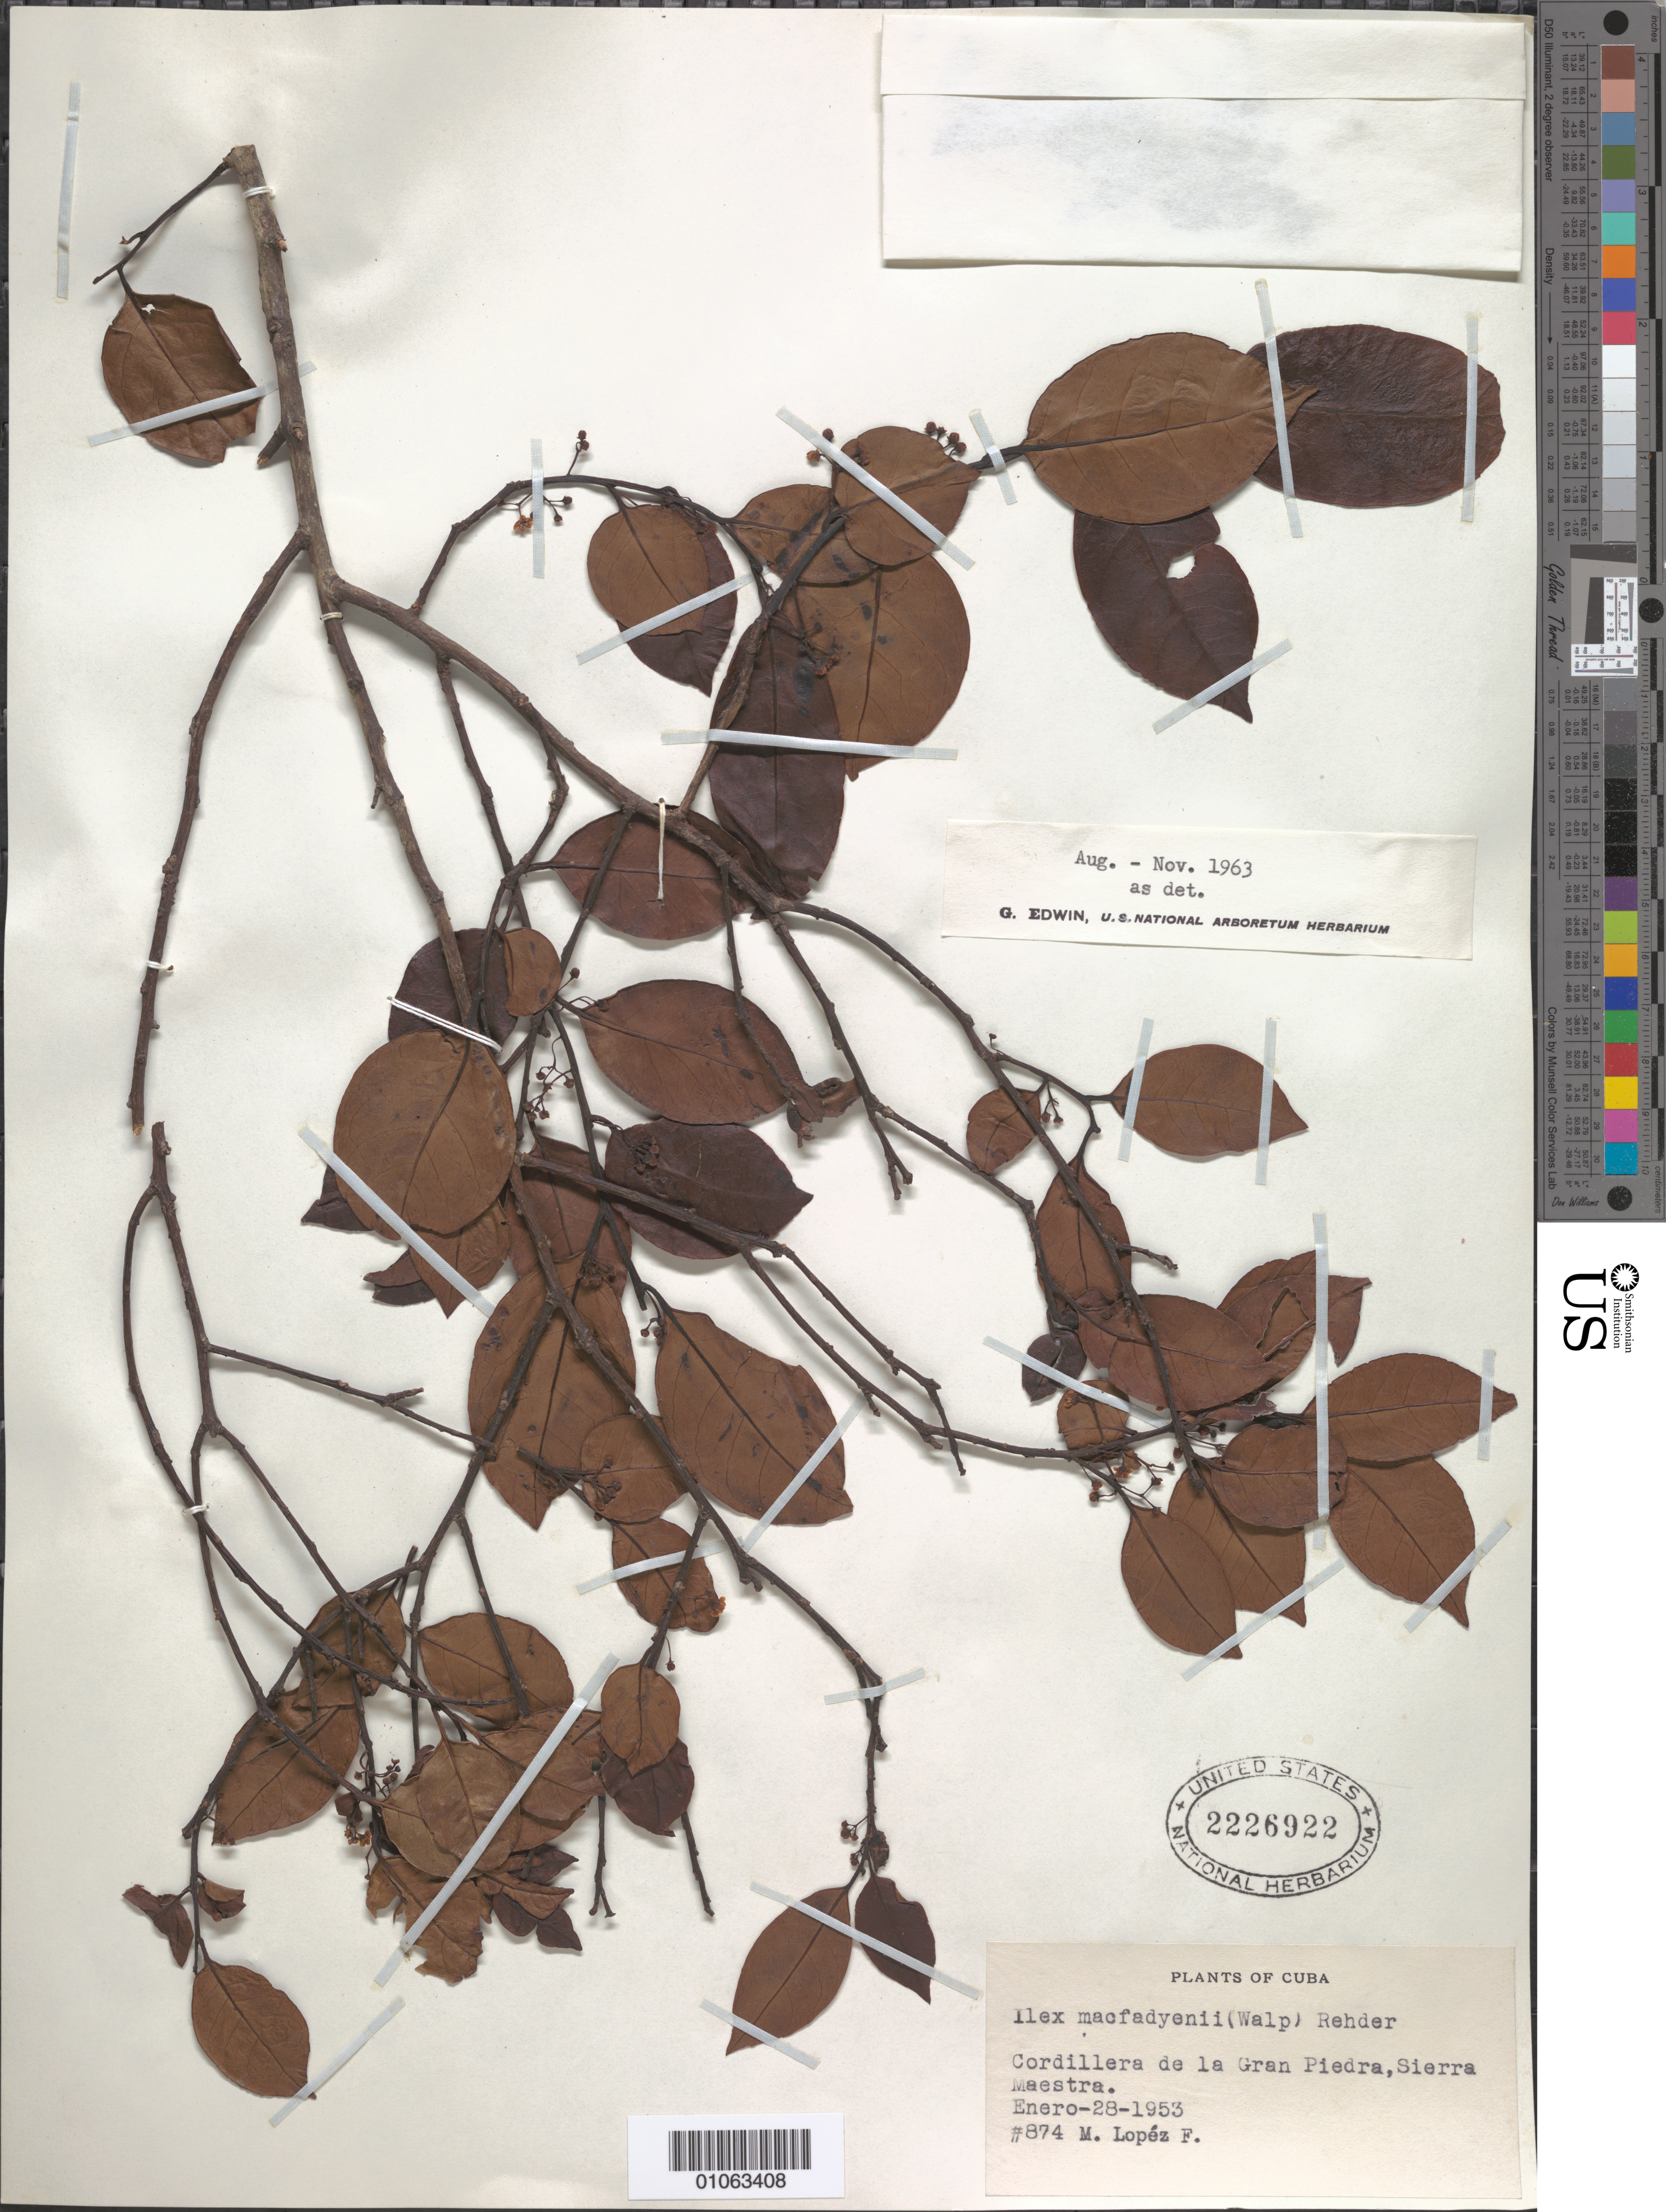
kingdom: Plantae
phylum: Tracheophyta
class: Magnoliopsida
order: Aquifoliales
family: Aquifoliaceae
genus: Ilex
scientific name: Ilex macfadyenii var. macfadyenii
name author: (Walp.) Rehder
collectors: M. López Figueiras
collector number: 874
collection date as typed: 28 Jan 1953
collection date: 1953-01-28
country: Cuba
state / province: Oriente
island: Cuba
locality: Cordillera de La Gran Piedra, Sierra Maestra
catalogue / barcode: US 2226922